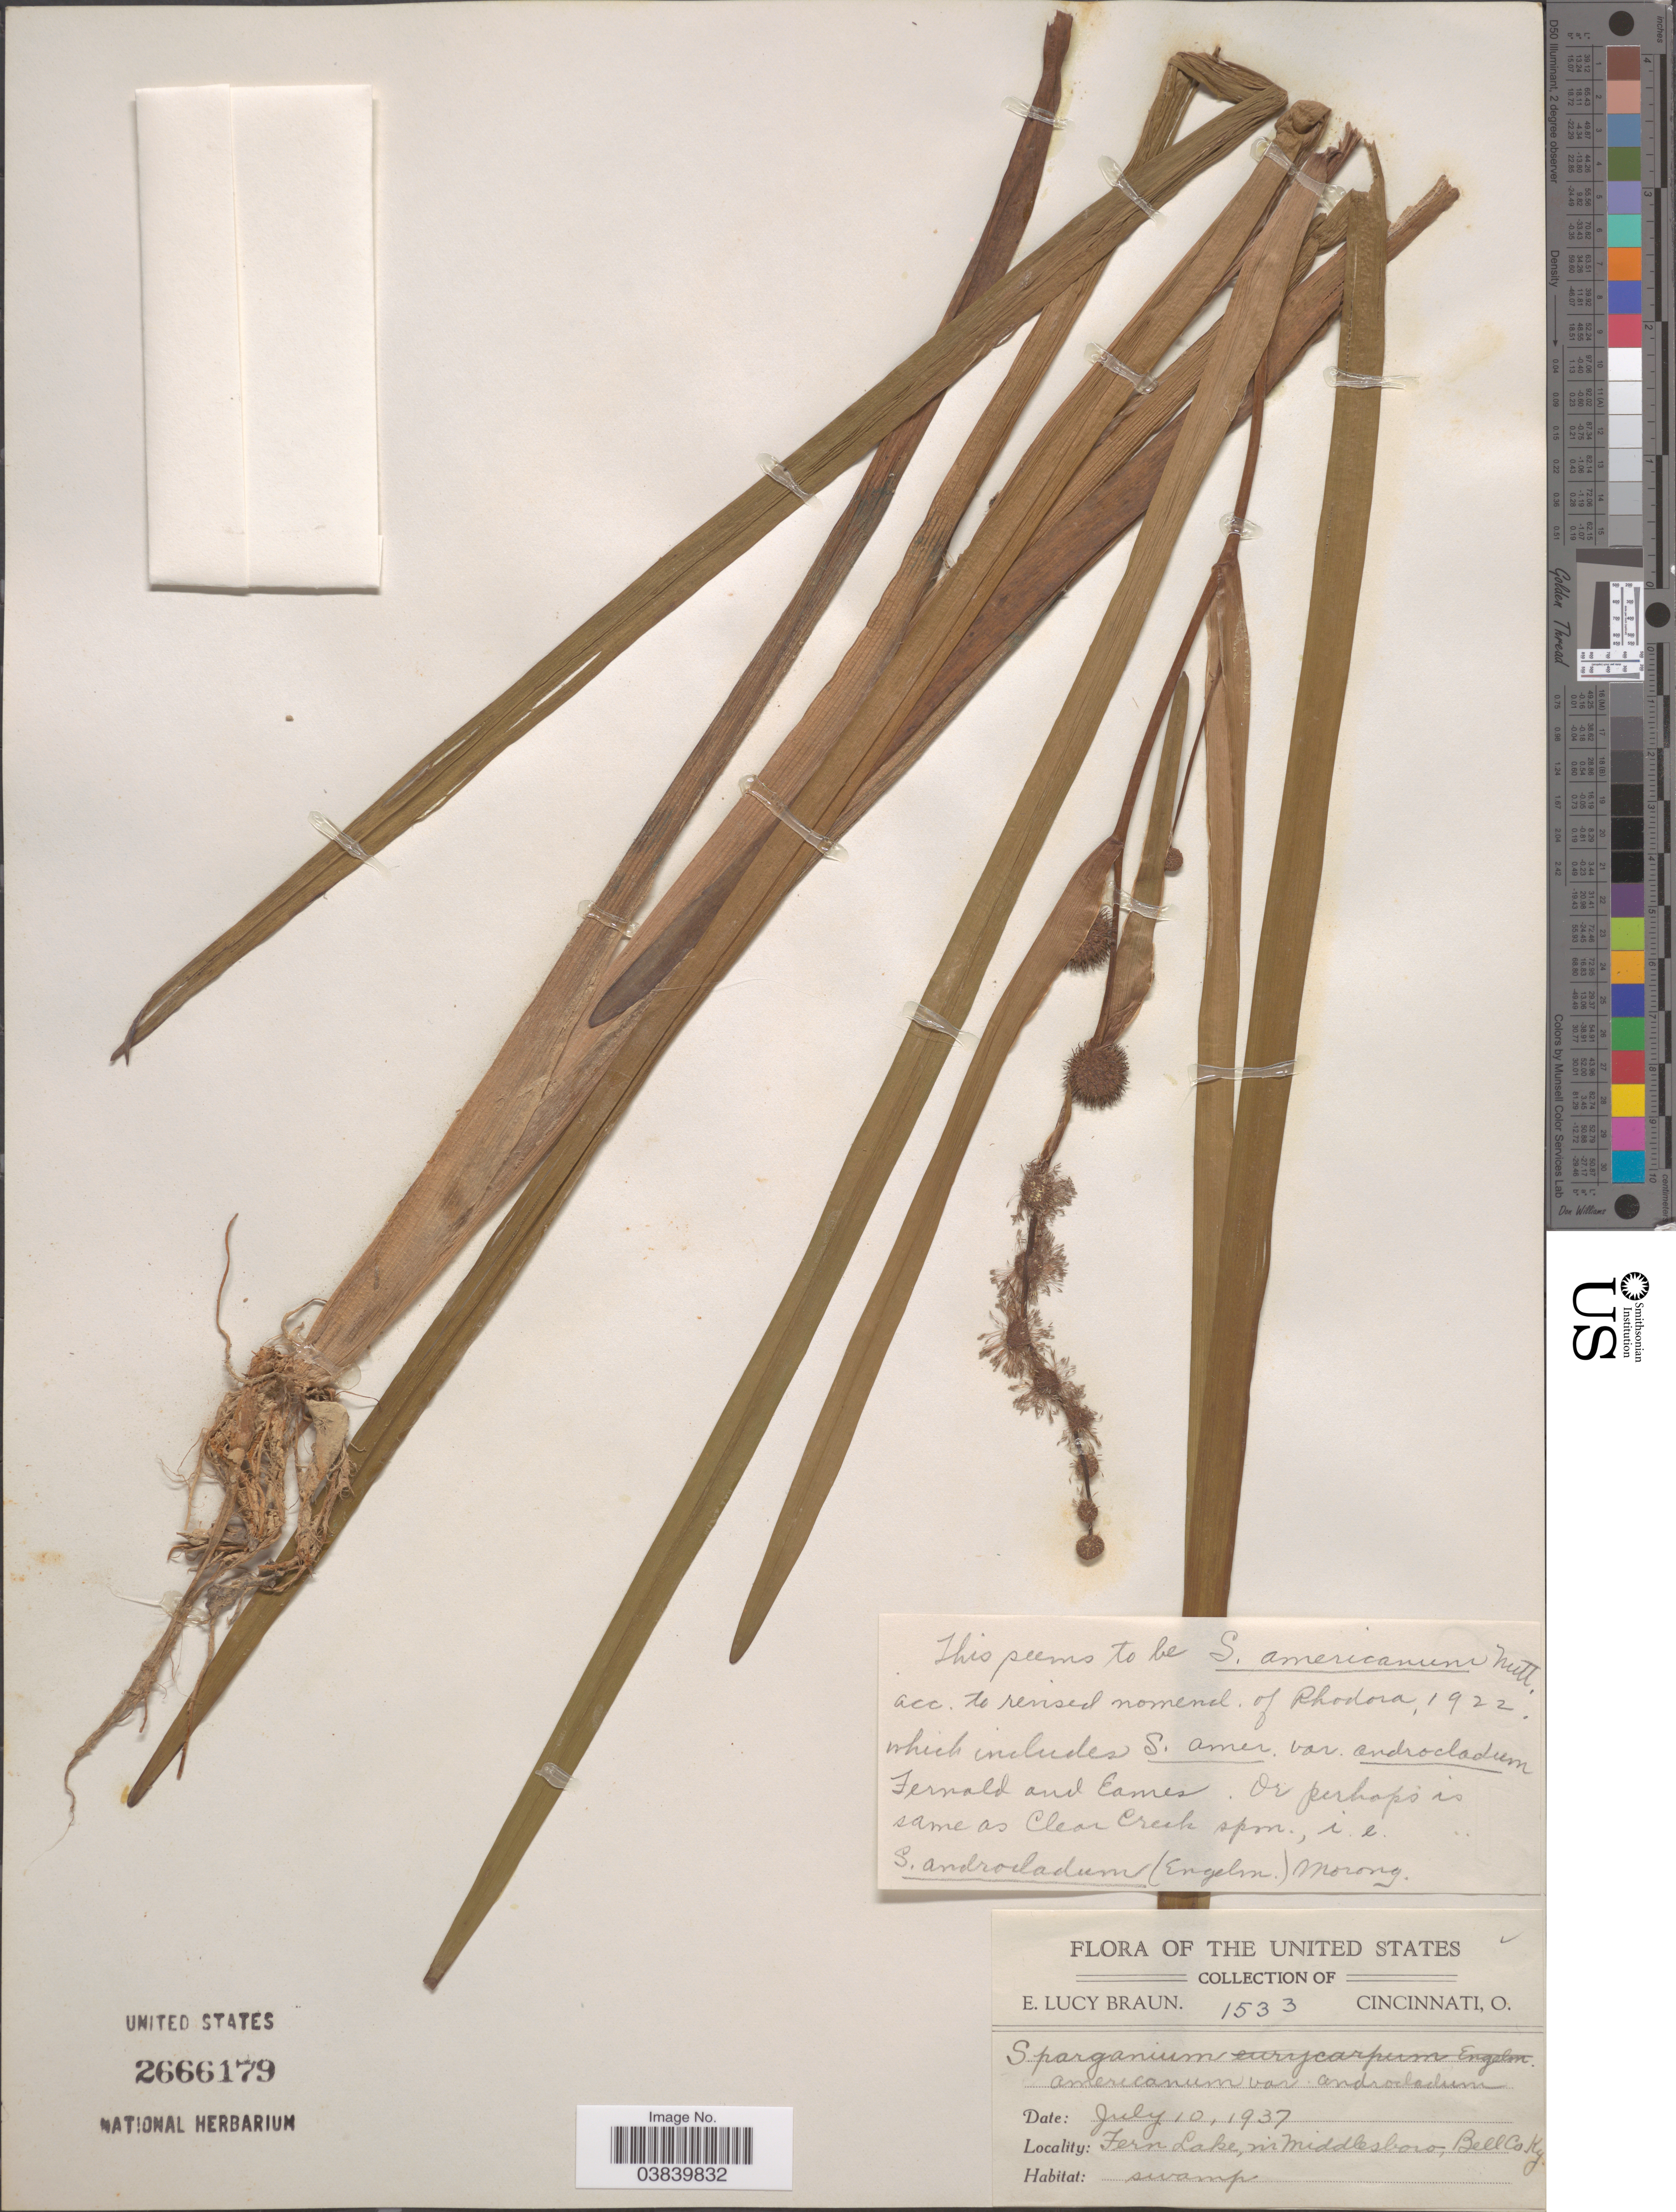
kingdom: Plantae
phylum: Tracheophyta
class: Liliopsida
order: Poales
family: Typhaceae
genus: Sparganium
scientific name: Sparganium americanum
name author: Nutt.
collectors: E. L. Braun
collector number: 1533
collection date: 1937-07-10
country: United States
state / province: Kentucky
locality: Fern Lake, nr Middlesboro, Bell Co.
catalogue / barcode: US 2666179